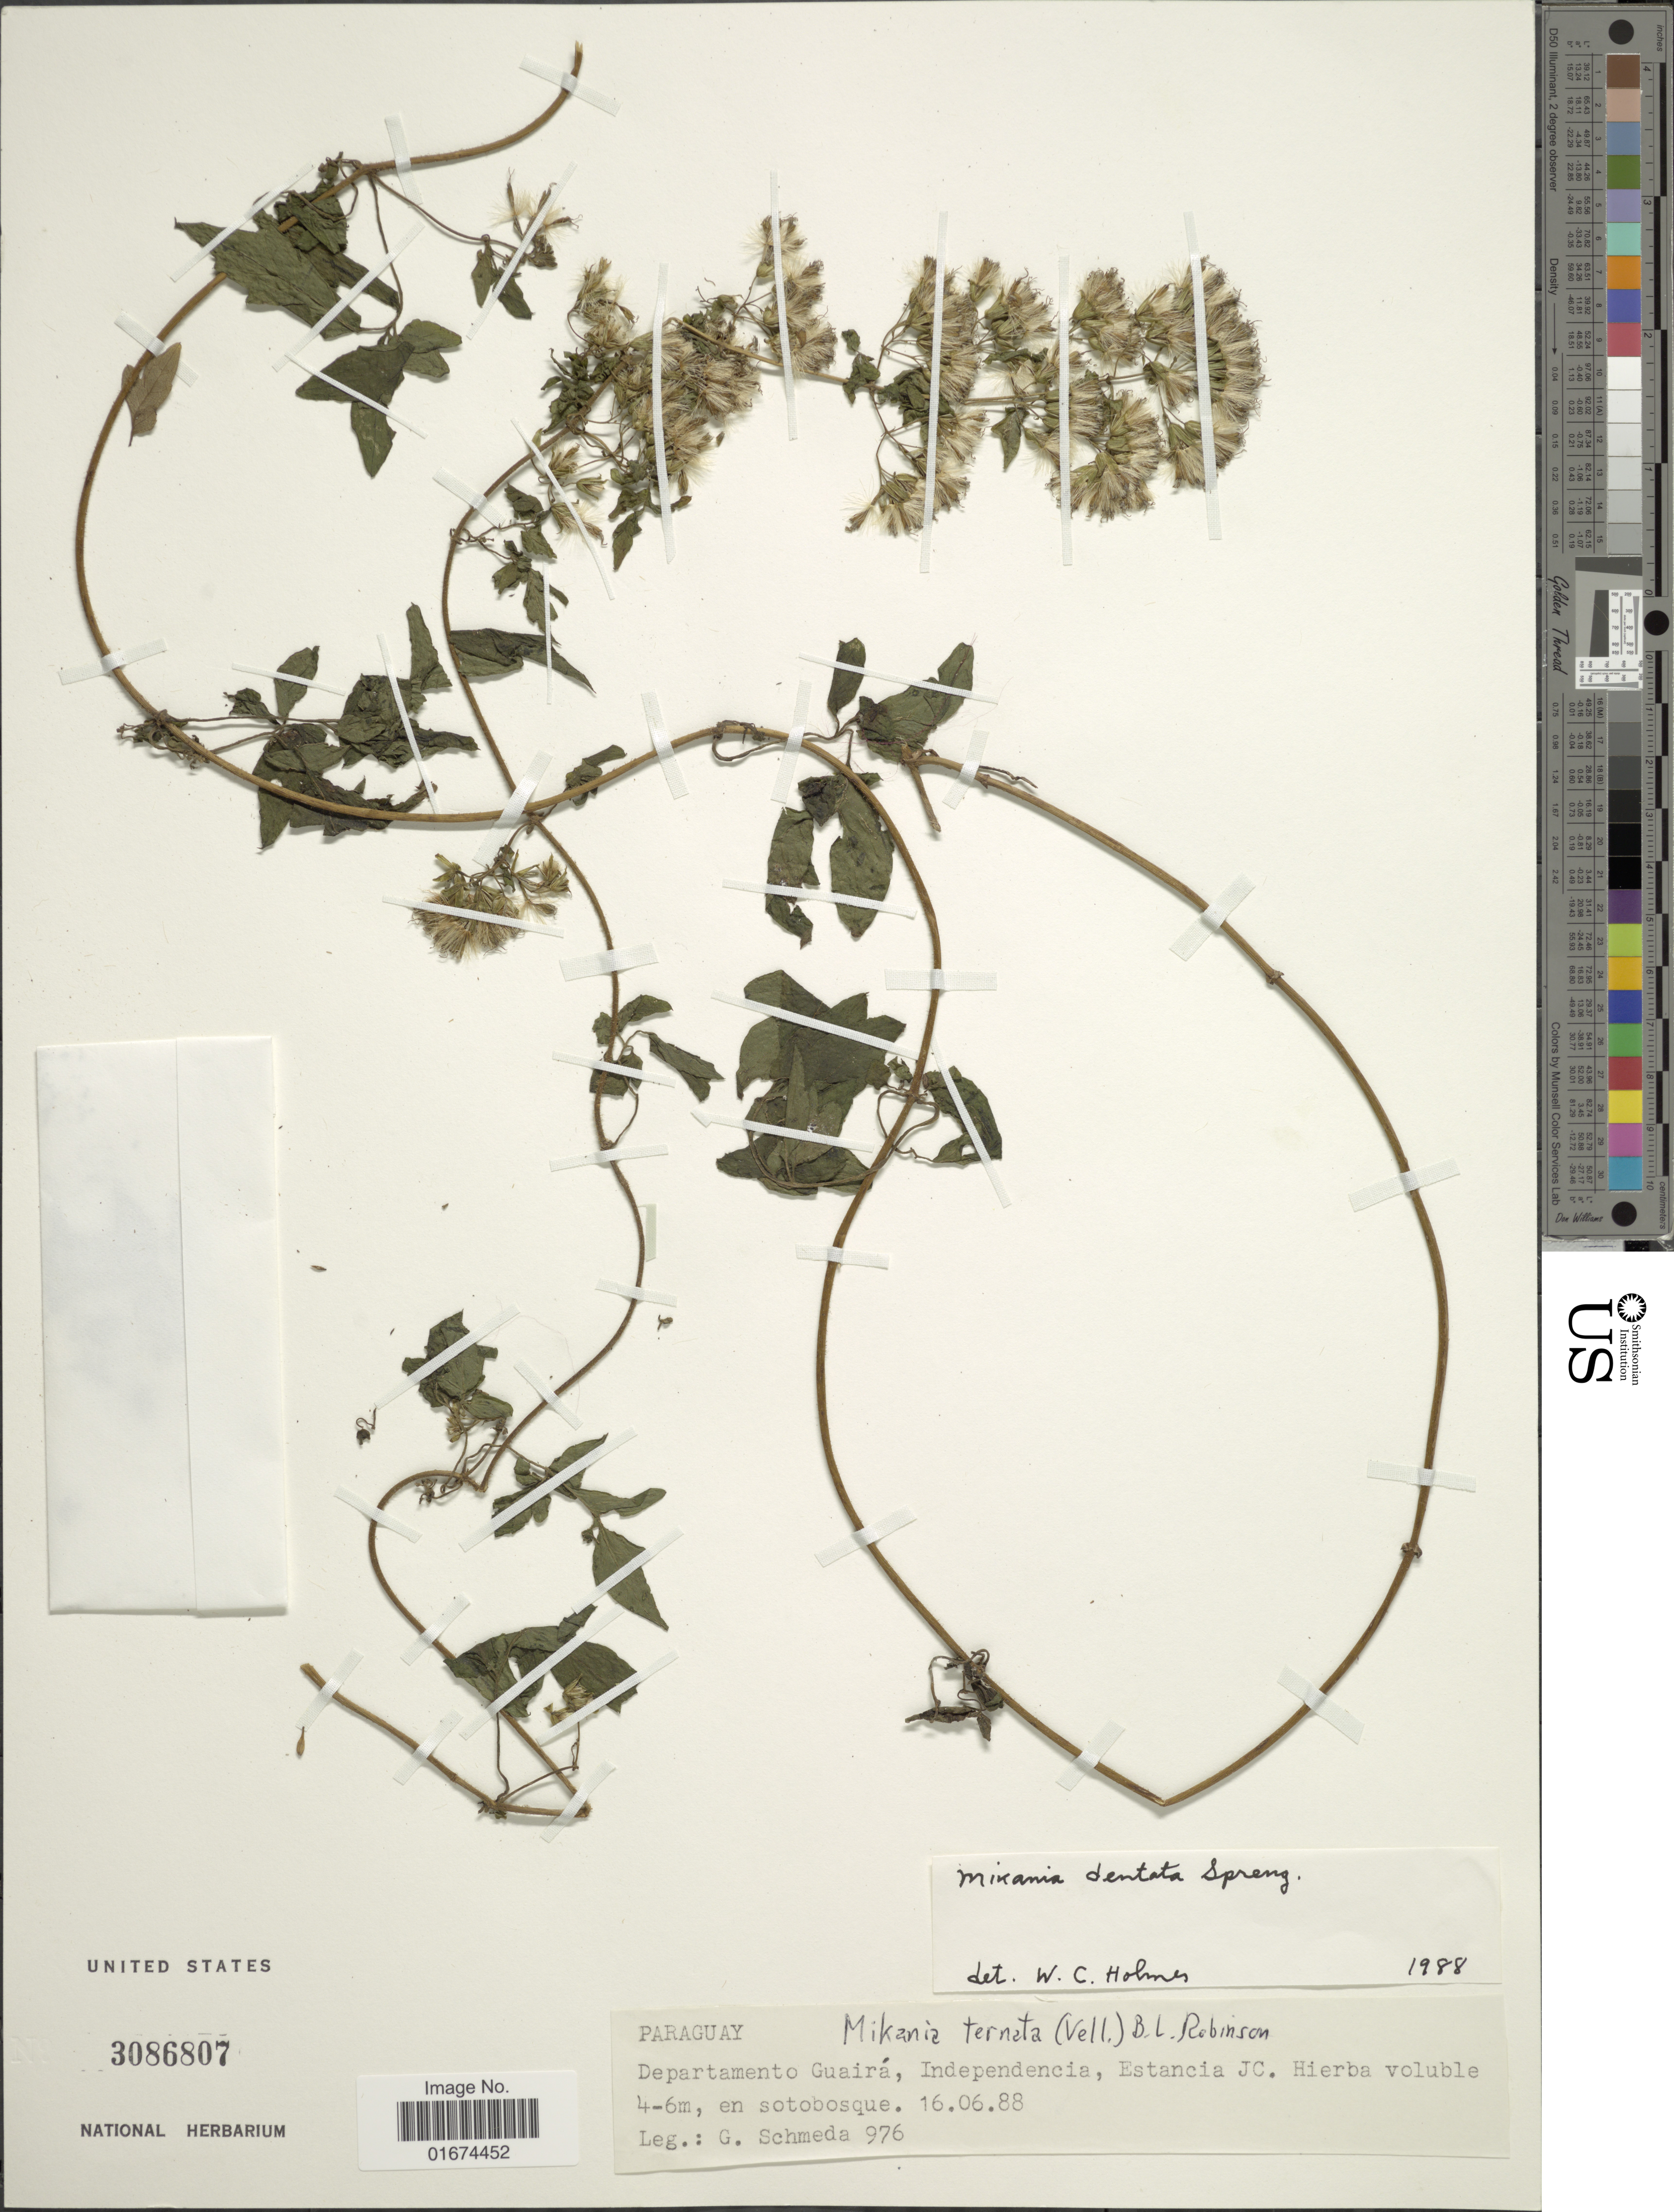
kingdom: Plantae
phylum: Tracheophyta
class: Magnoliopsida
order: Asterales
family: Asteraceae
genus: Mikania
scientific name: Mikania ternata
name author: (Vell.) B.L. Rob.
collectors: G. Schmeda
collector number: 976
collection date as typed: Transcribed d/m/y: 16/6/88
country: Paraguay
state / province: Guaira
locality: Independencia, Estancia JC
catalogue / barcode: US 3086807